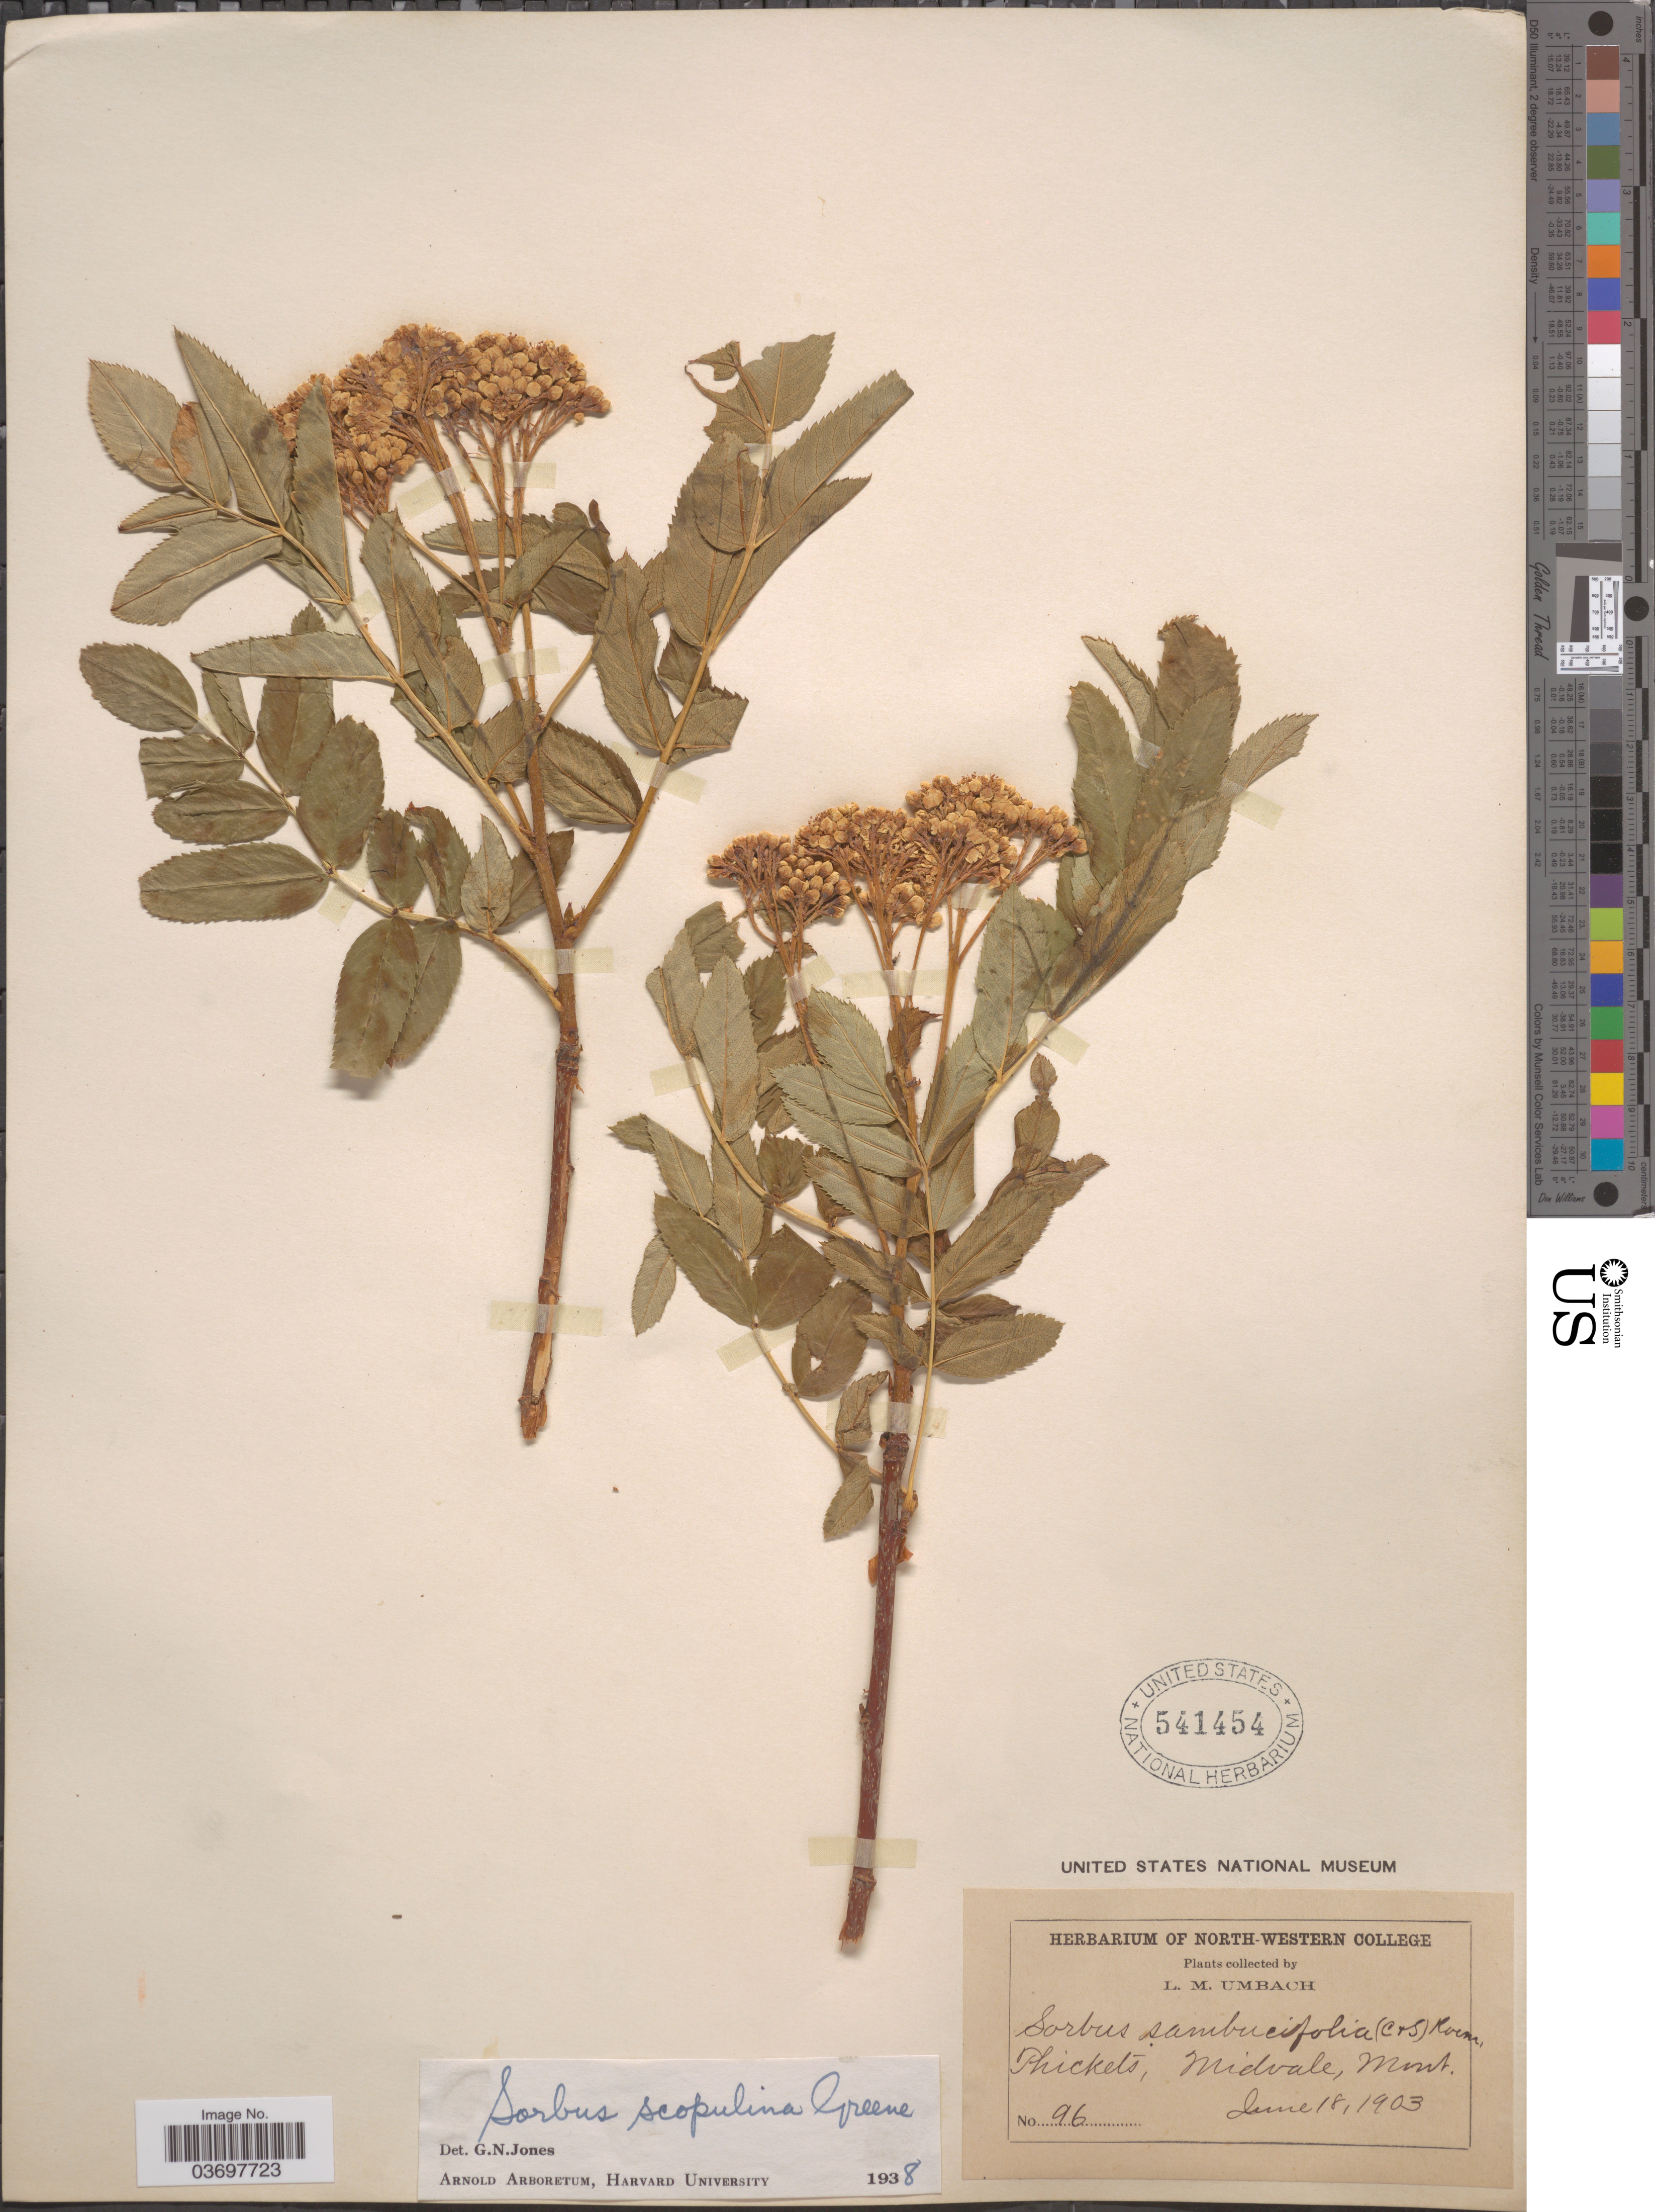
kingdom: Plantae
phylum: Tracheophyta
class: Magnoliopsida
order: Rosales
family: Rosaceae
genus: Sorbus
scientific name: Sorbus scopulina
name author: Greene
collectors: L. M. Umbach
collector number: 96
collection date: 1903-06-18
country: United States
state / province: Montana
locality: Thickets, Midvale.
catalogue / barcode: US 541454